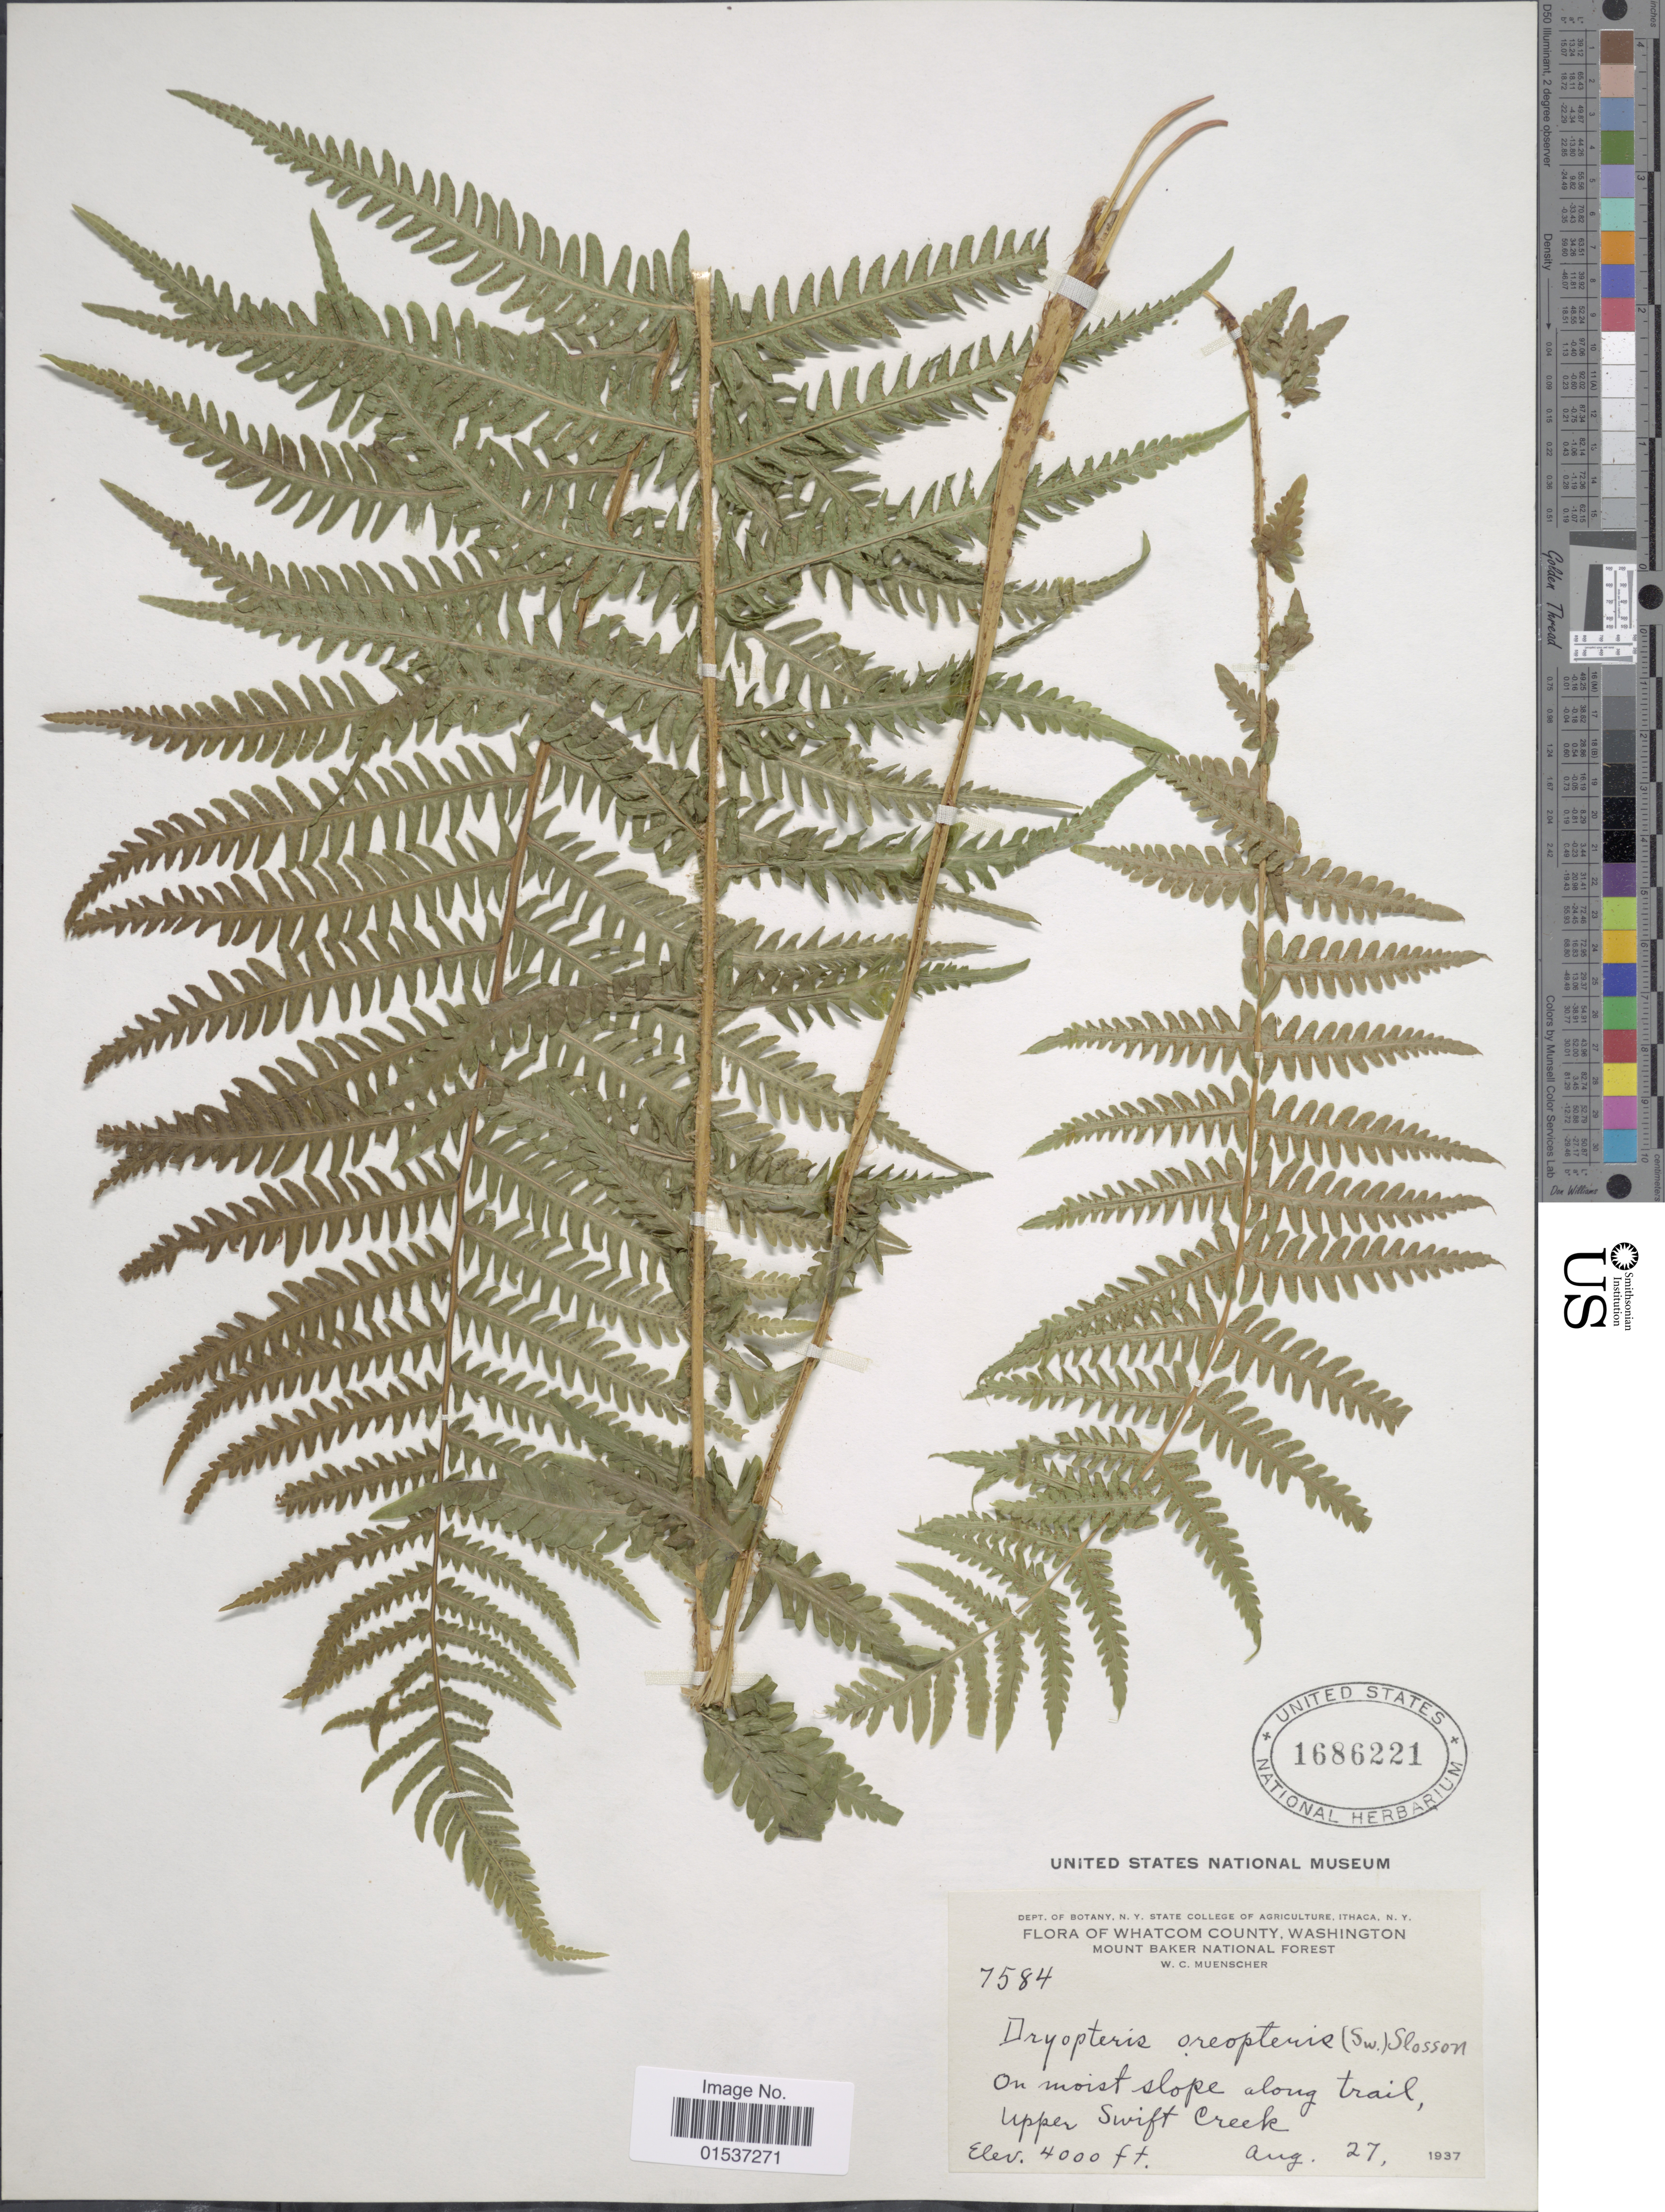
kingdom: Plantae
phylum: Tracheophyta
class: Polypodiopsida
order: Polypodiales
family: Thelypteridaceae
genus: Oreopteris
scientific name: Oreopteris limbosperma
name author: (All.) K. Iwats.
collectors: W. Muenscher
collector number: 7584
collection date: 1937-08-27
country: United States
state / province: Washington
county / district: Whatcom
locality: Whatcom County, Washington, Mount Baker National Forest, Upper Swift Creek.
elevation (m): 1219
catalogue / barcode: US 1686221